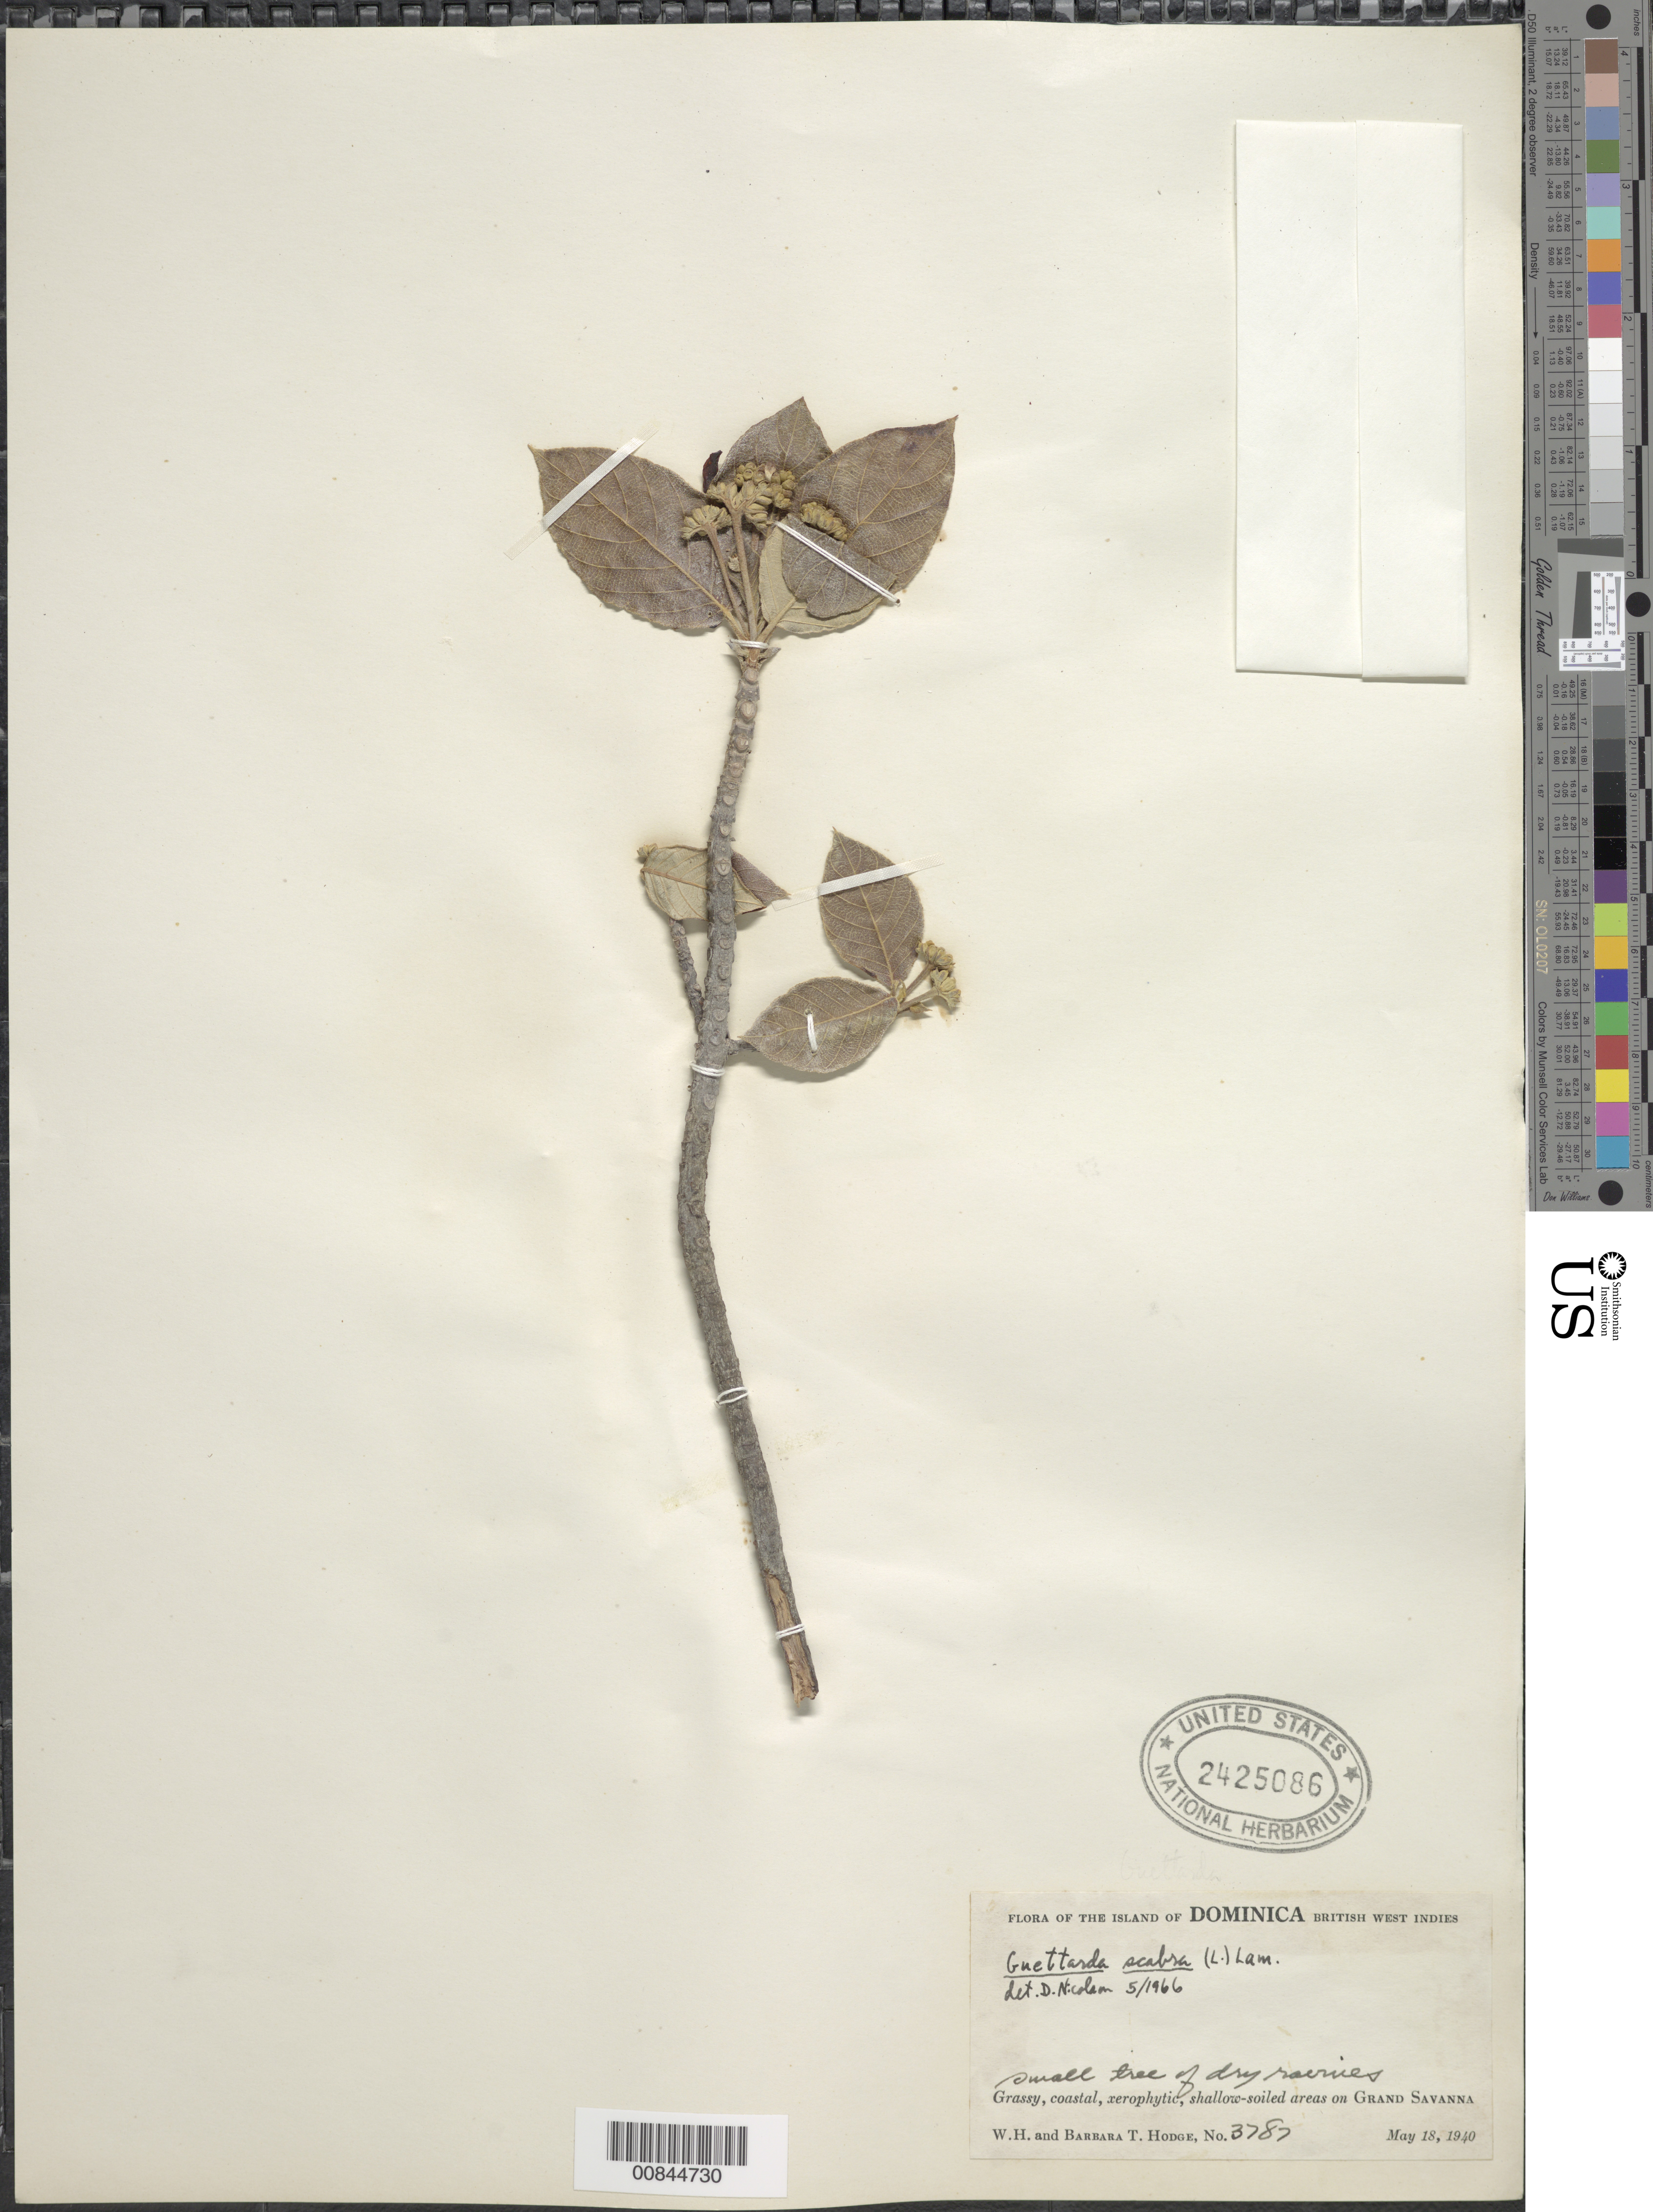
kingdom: Plantae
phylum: Tracheophyta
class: Magnoliopsida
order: Gentianales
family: Rubiaceae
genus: Guettarda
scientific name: Guettarda scabra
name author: (L.) Vent.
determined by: Nicolson, Dan H.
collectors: W. Hodge & B. Hodge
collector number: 3787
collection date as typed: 18 May 1940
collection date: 1940-05-18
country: Dominica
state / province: St. Joseph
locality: Grand Savanna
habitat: Grassy, coastal, xerophytic, shallow-soiled areas on savanna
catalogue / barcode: US 2425086